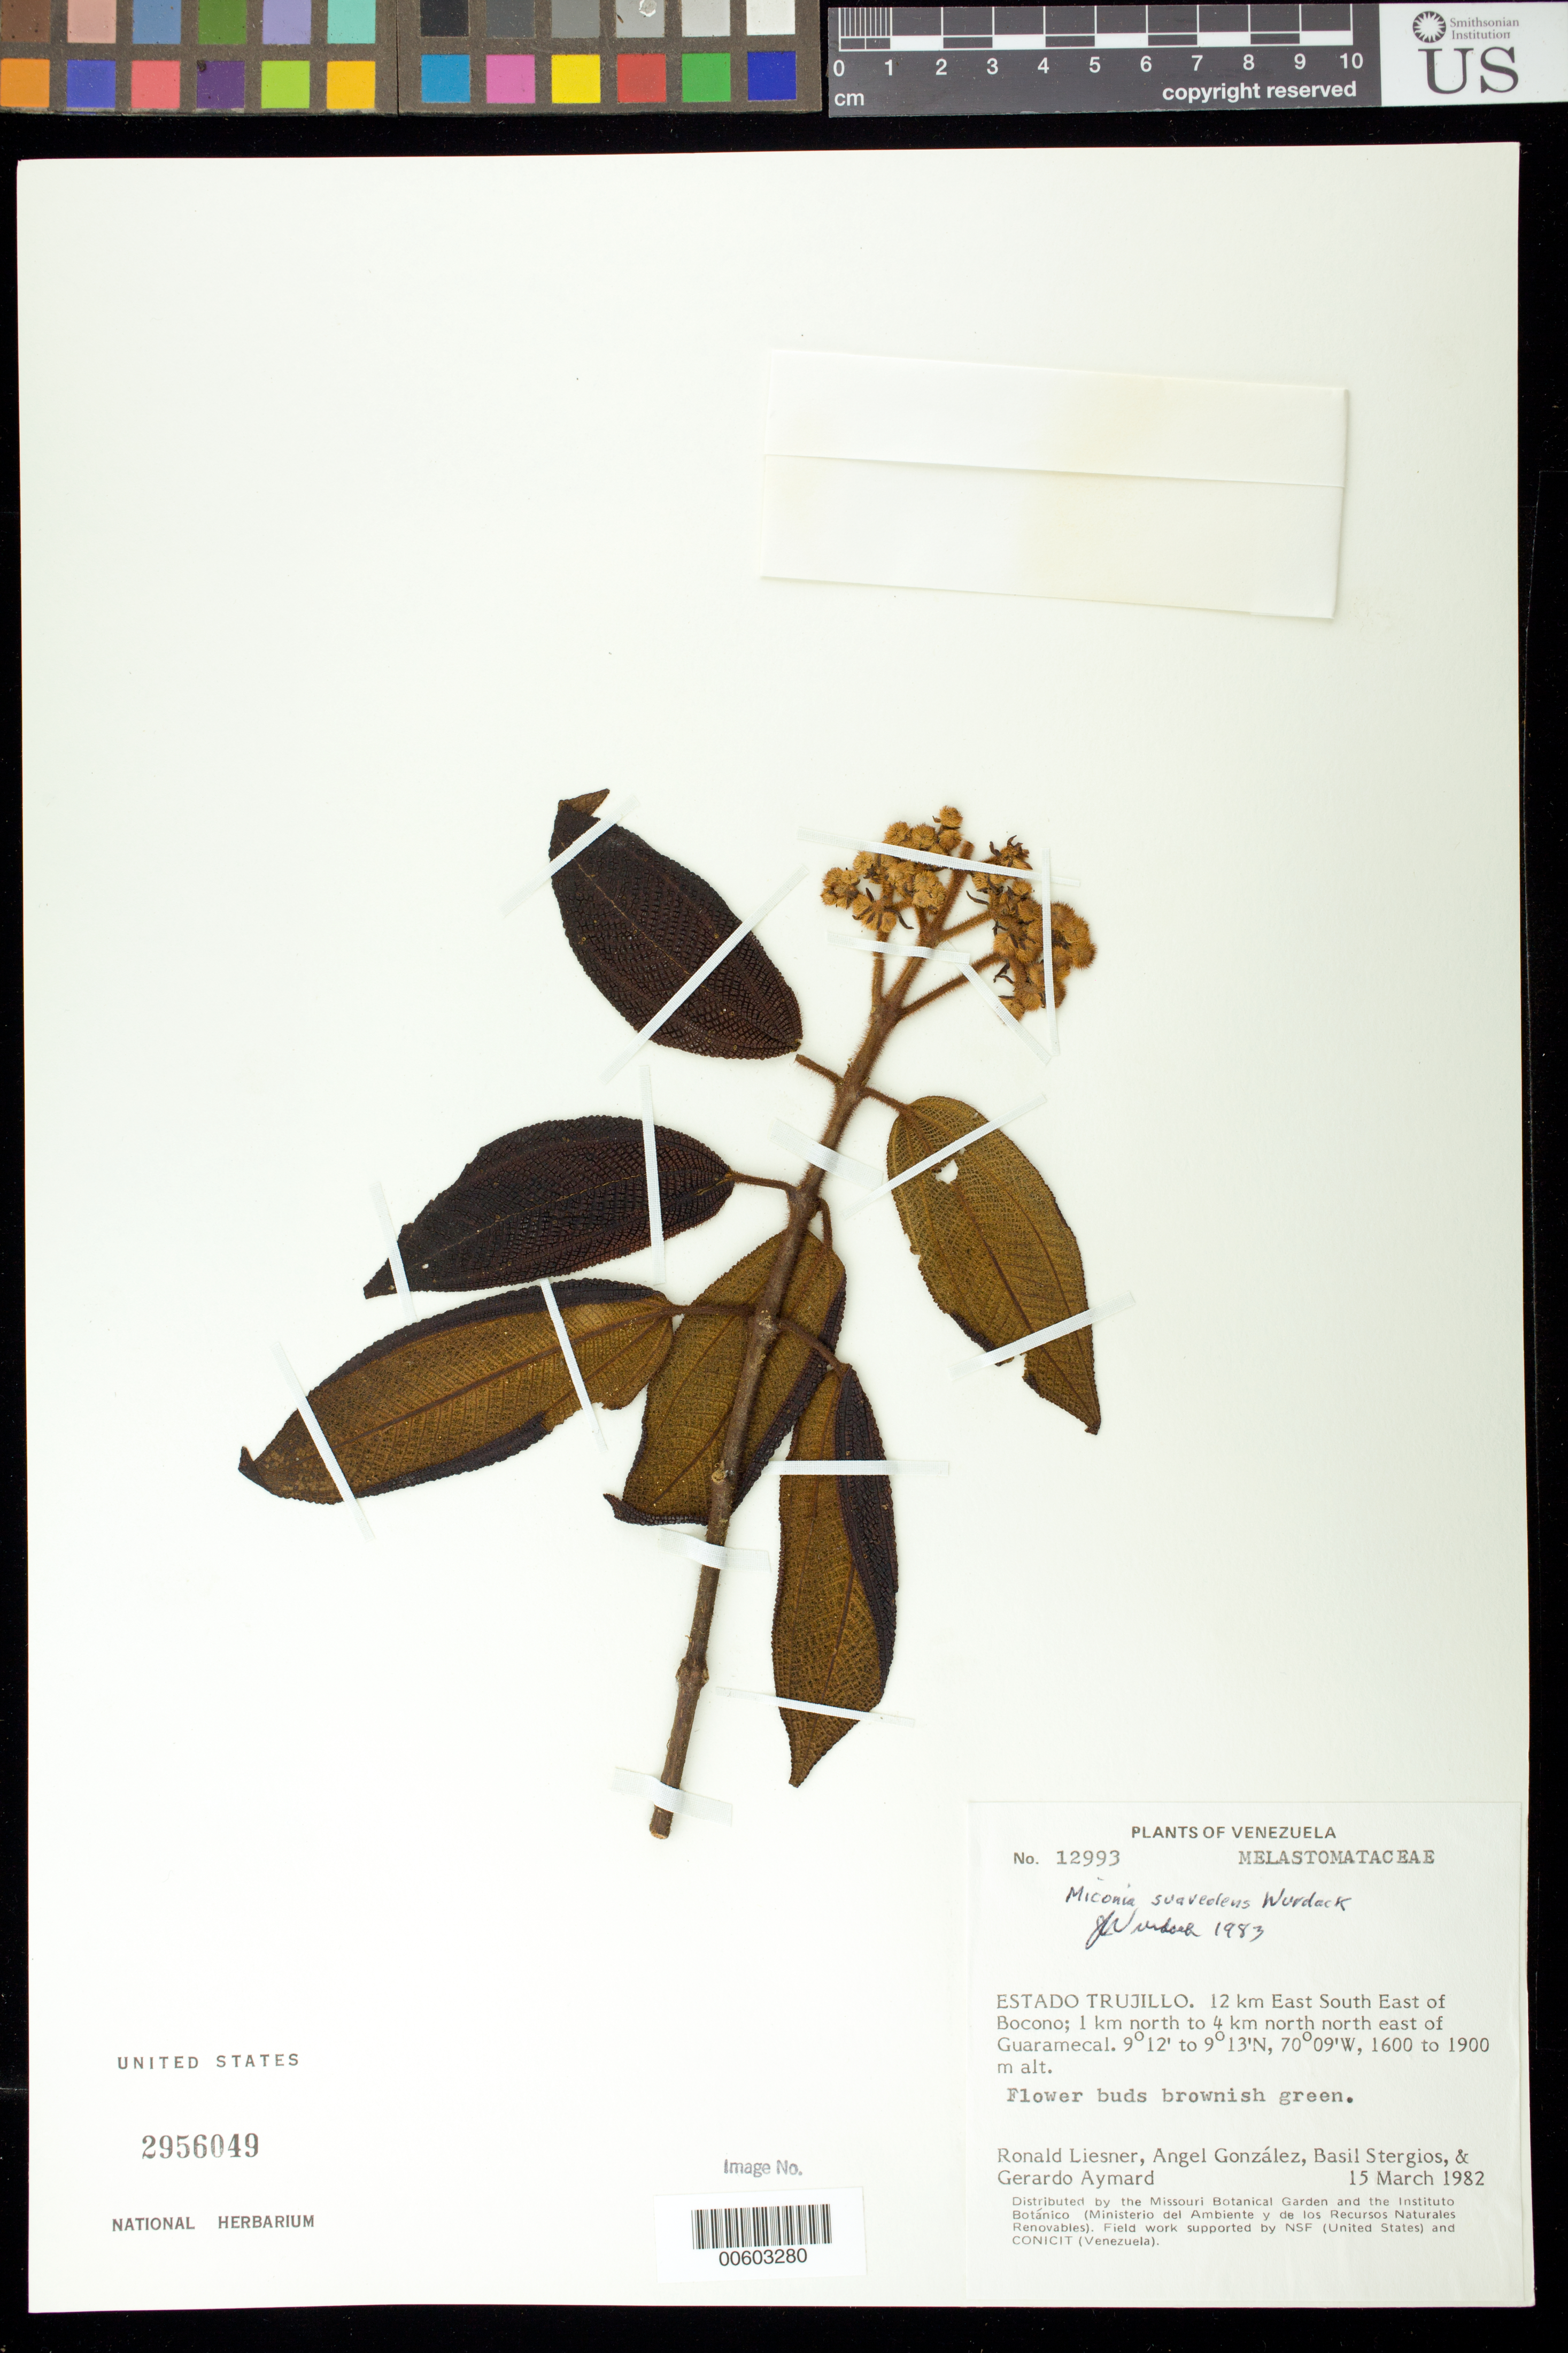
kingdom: Plantae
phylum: Tracheophyta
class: Magnoliopsida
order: Myrtales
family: Melastomataceae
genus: Miconia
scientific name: Miconia suaveolens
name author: Wurdack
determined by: Wurdack, John J., (US), US (UNITED STATES)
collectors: R. L. Liesner, A. C. González, B. G. Stergios & G. A. Aymard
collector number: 12993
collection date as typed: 15 Mar 1982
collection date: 1982-03-15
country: Venezuela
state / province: Trujillo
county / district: Boconó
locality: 12 km ESE of Boconó; 1 km N to 4 km NNE of Guaramacál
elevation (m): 1600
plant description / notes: MO, US, VEN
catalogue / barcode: US 2956049